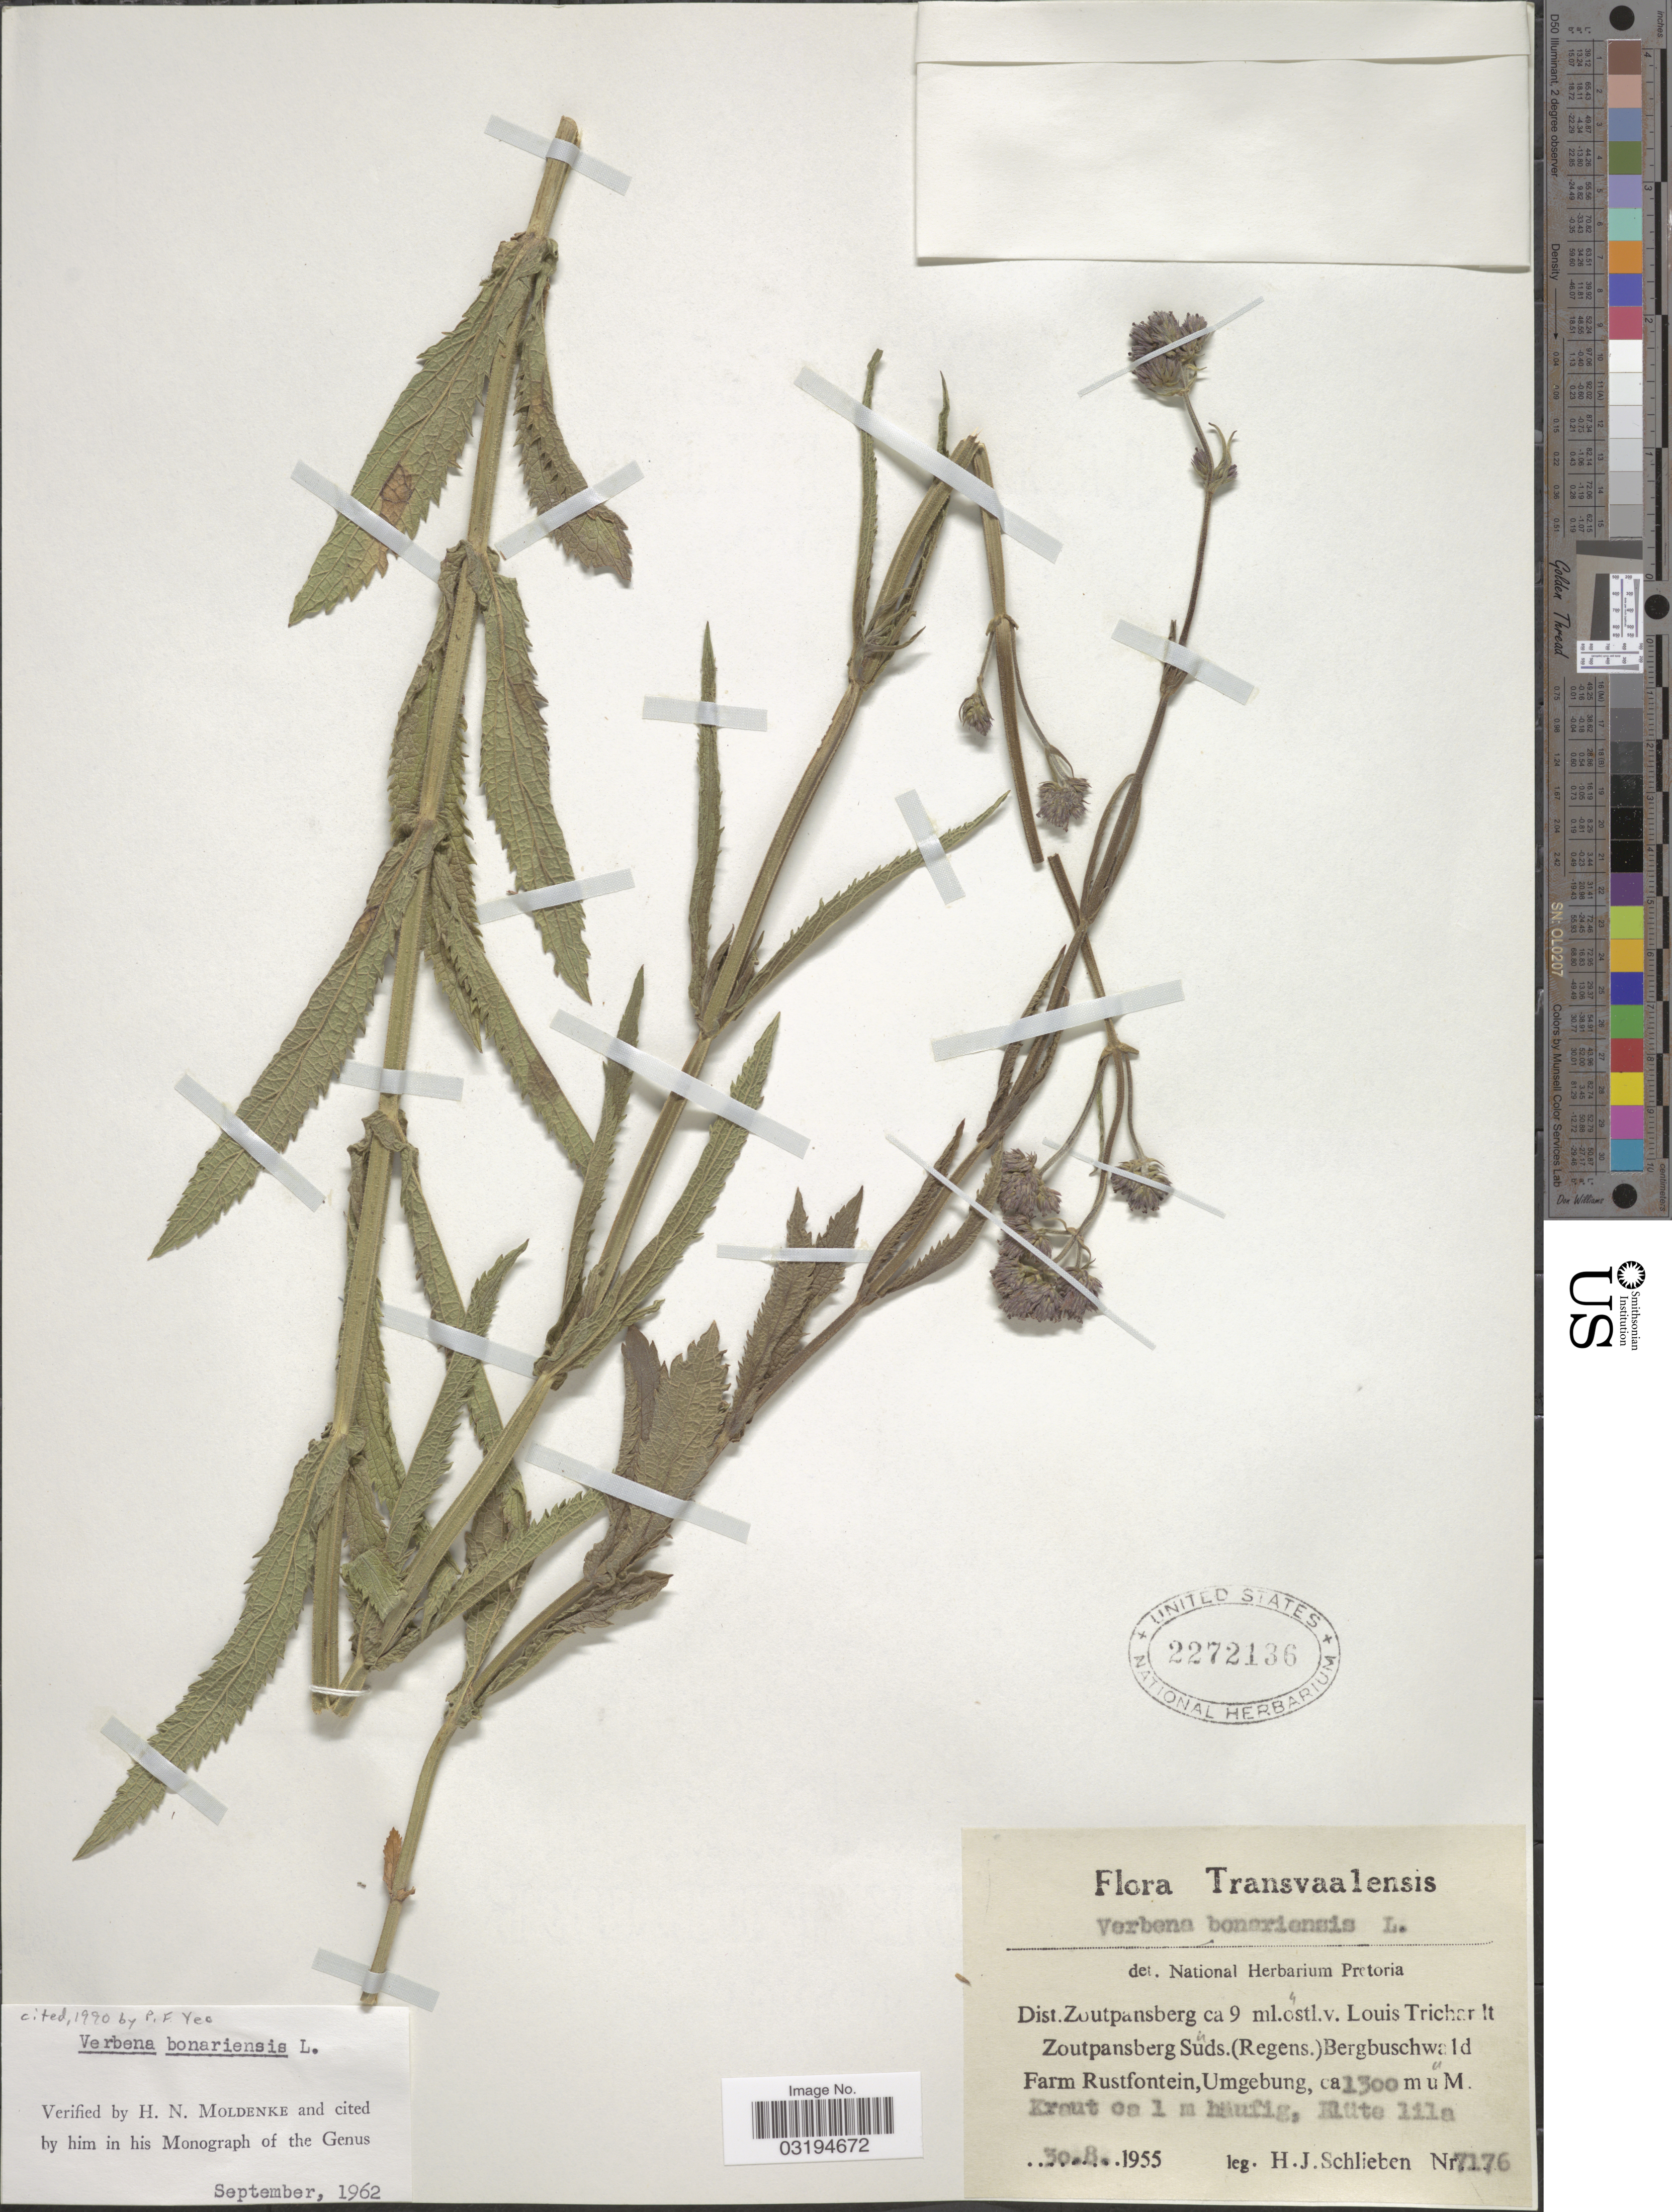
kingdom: Plantae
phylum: Tracheophyta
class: Magnoliopsida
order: Lamiales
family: Verbenaceae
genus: Verbena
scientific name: Verbena bonariensis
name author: L.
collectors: H. J. Schlieben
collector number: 7176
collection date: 1955-08-30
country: South Africa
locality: Transvaalensis. Dist. Zoutpansberg ca 9 ml.östl.v. Louis Trichar lt. Zoutpansberg Suds. (Regens.) Bergbuschwald. Farm Rustfontein, Umgebung.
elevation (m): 1300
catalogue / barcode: US 2272136